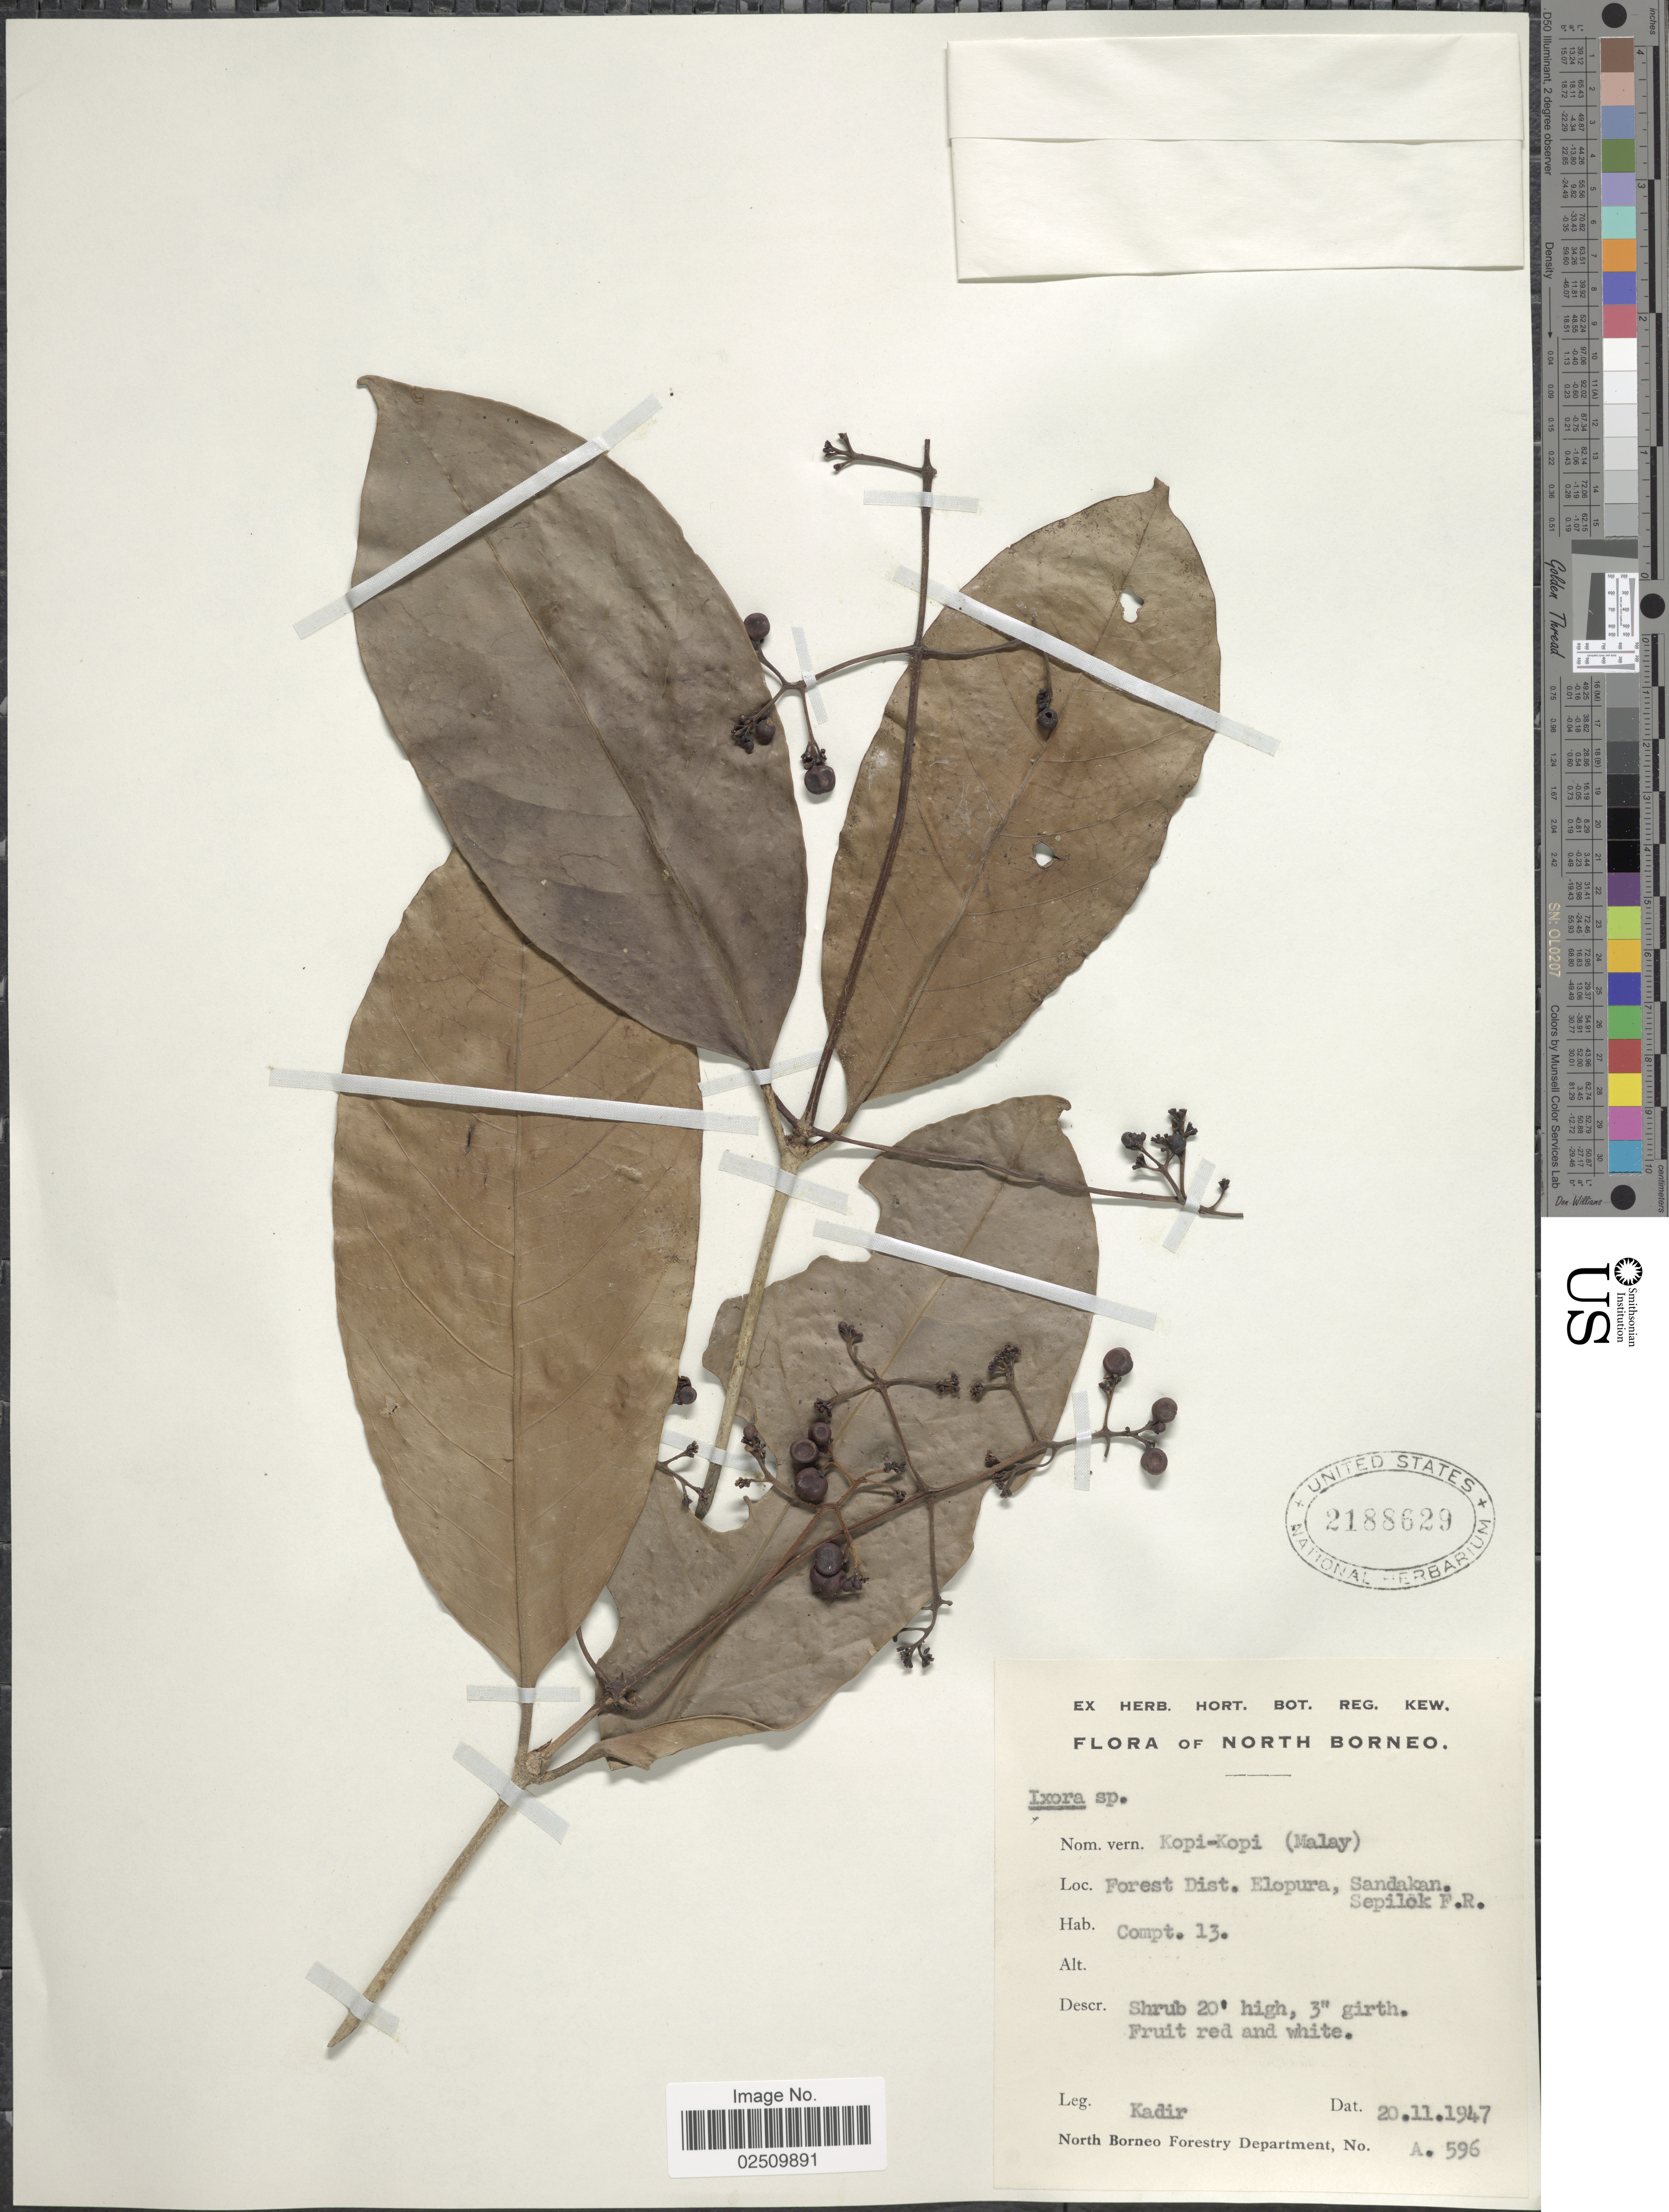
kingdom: Plantae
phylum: Tracheophyta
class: Magnoliopsida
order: Gentianales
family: Rubiaceae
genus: Ixora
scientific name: Ixora sp.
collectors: -. Kadir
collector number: A596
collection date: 1947-11-20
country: Malaysia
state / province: Sabah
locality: North Borneo. Forest Dist. Elopura, Sandakan. Sepilok F.R. Compt. 13.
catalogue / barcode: US 2188629